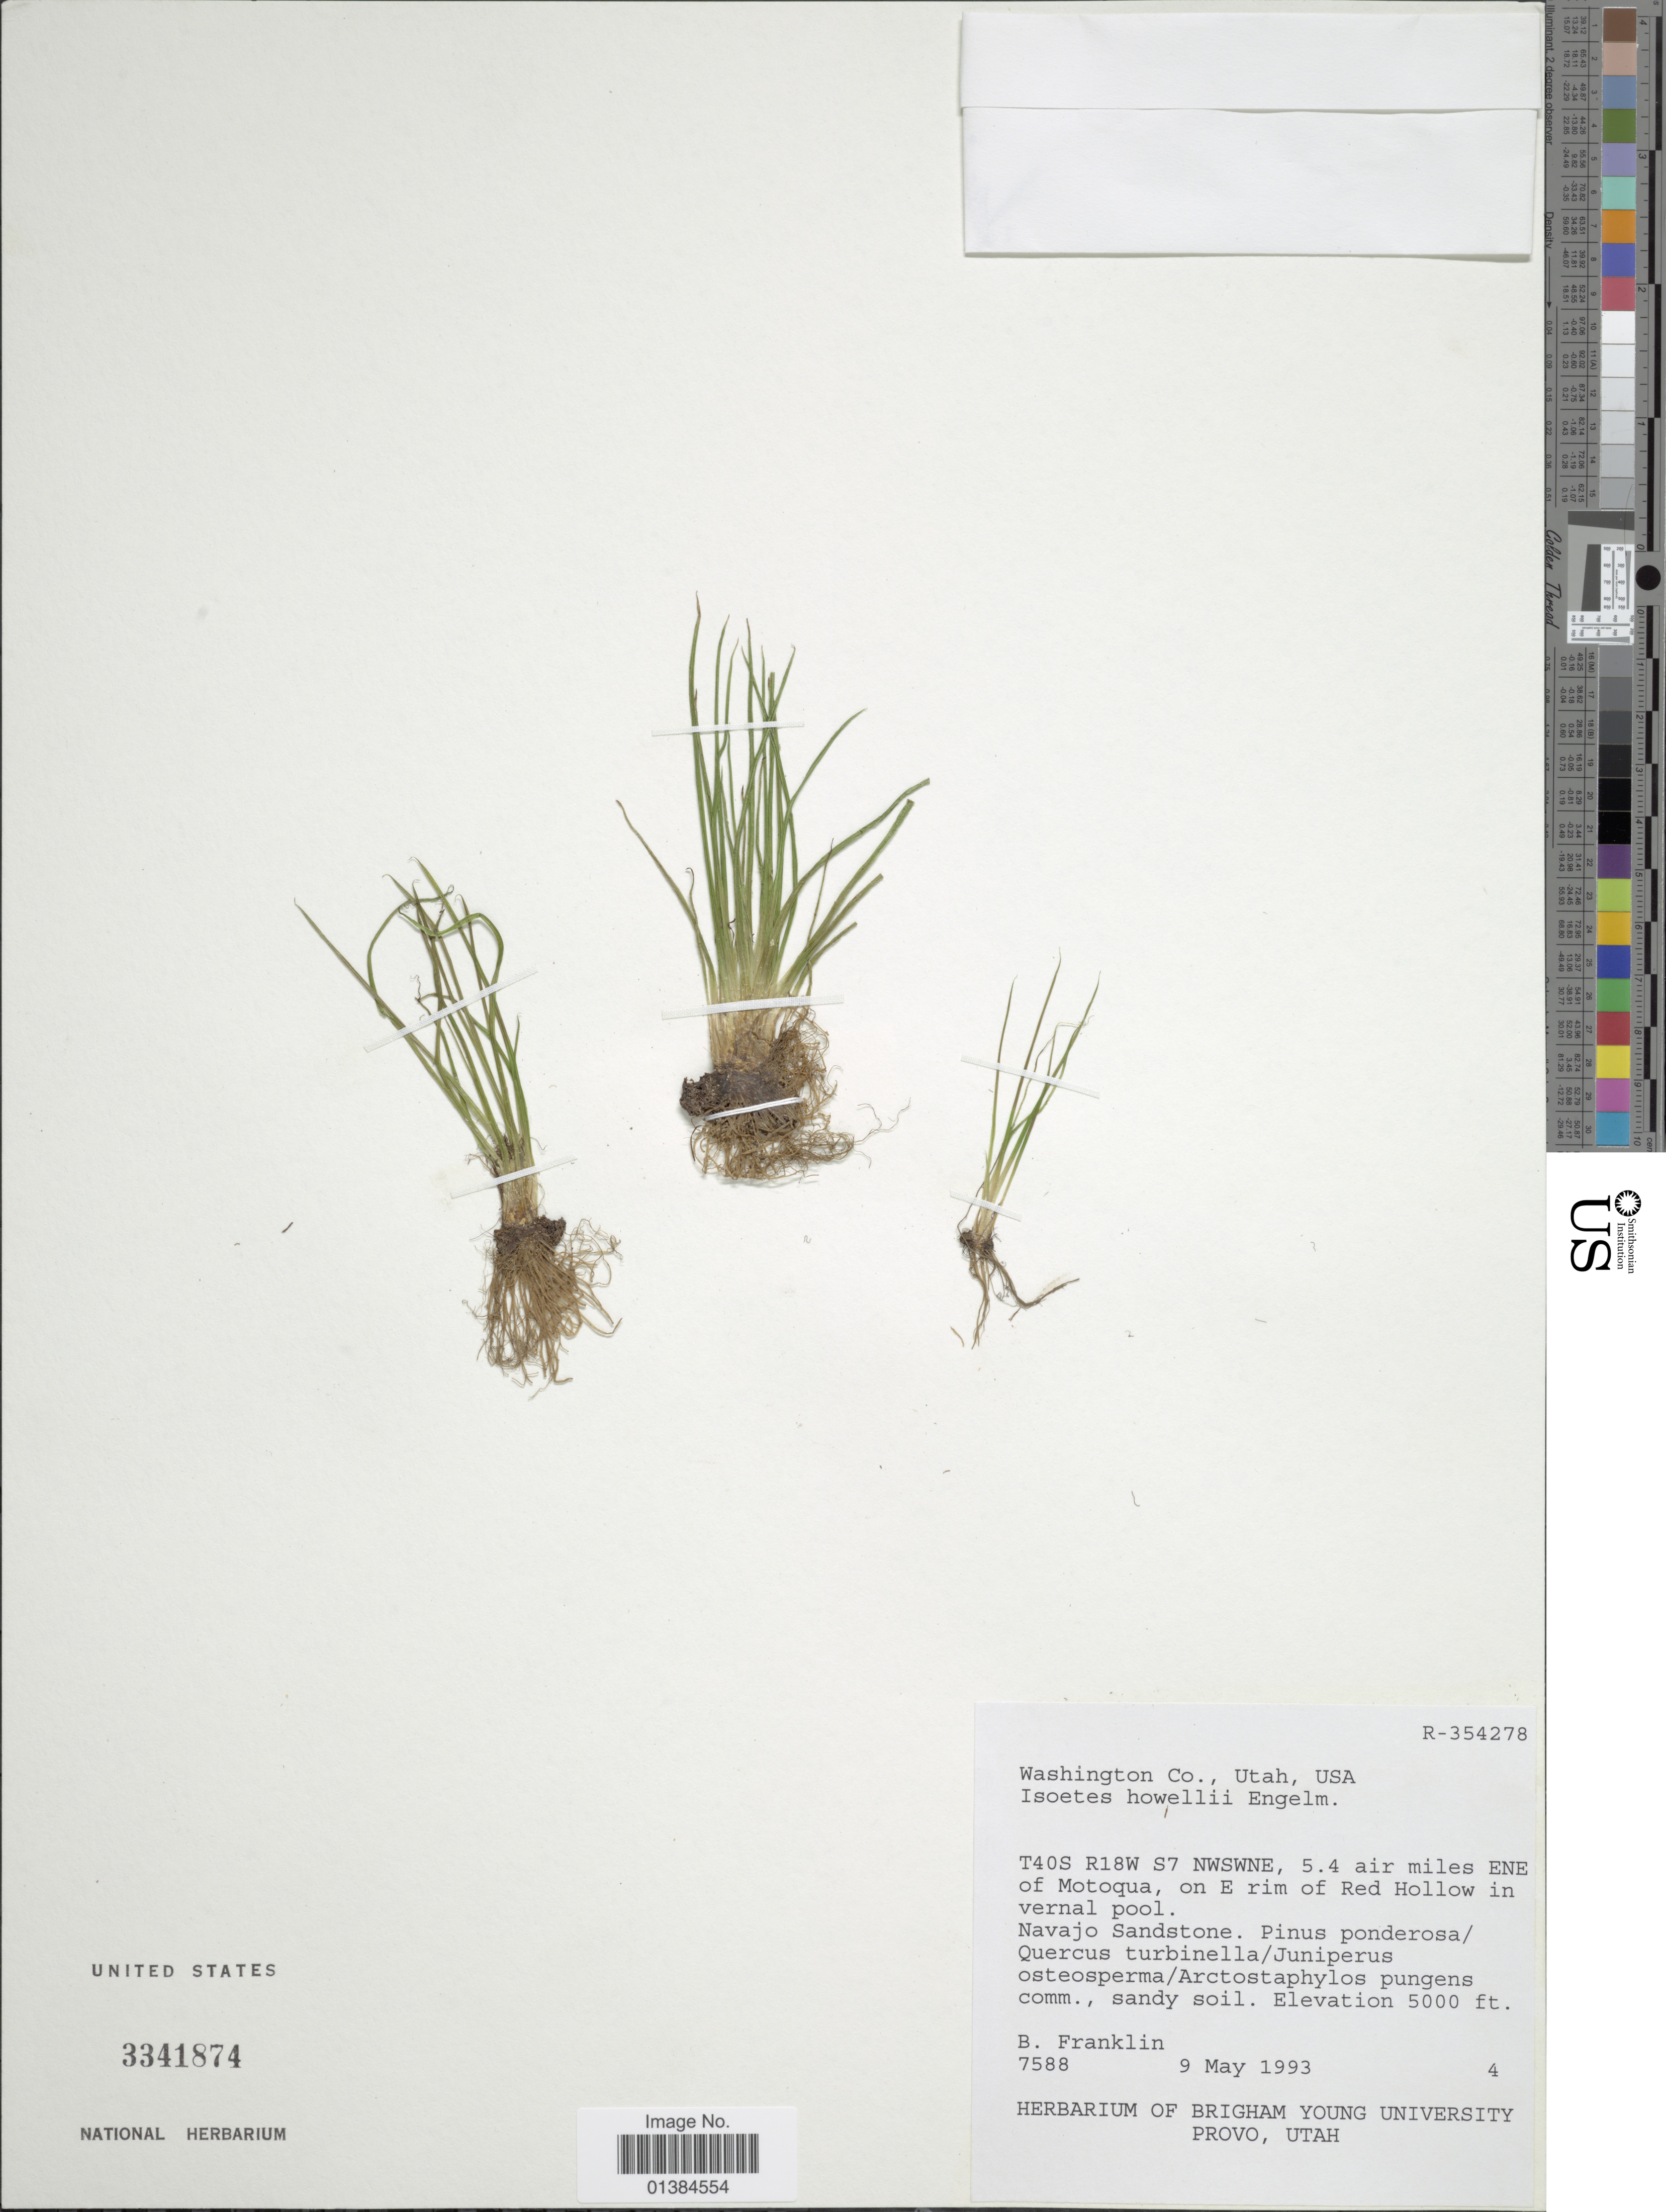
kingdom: Plantae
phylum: Tracheophyta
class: Lycopodiopsida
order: Isoetales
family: Isoetaceae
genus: Isoetes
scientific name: Isoetes howellii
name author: Engelm.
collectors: B. Franklin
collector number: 7588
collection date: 1993-05-09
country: United States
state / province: Utah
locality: Washington Co. T40S R18W S7 NWSWNE, 5.4 air miles ENE of Motoqua, on E rim of Red Hollow in vernal pool.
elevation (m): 1524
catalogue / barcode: US 3341874